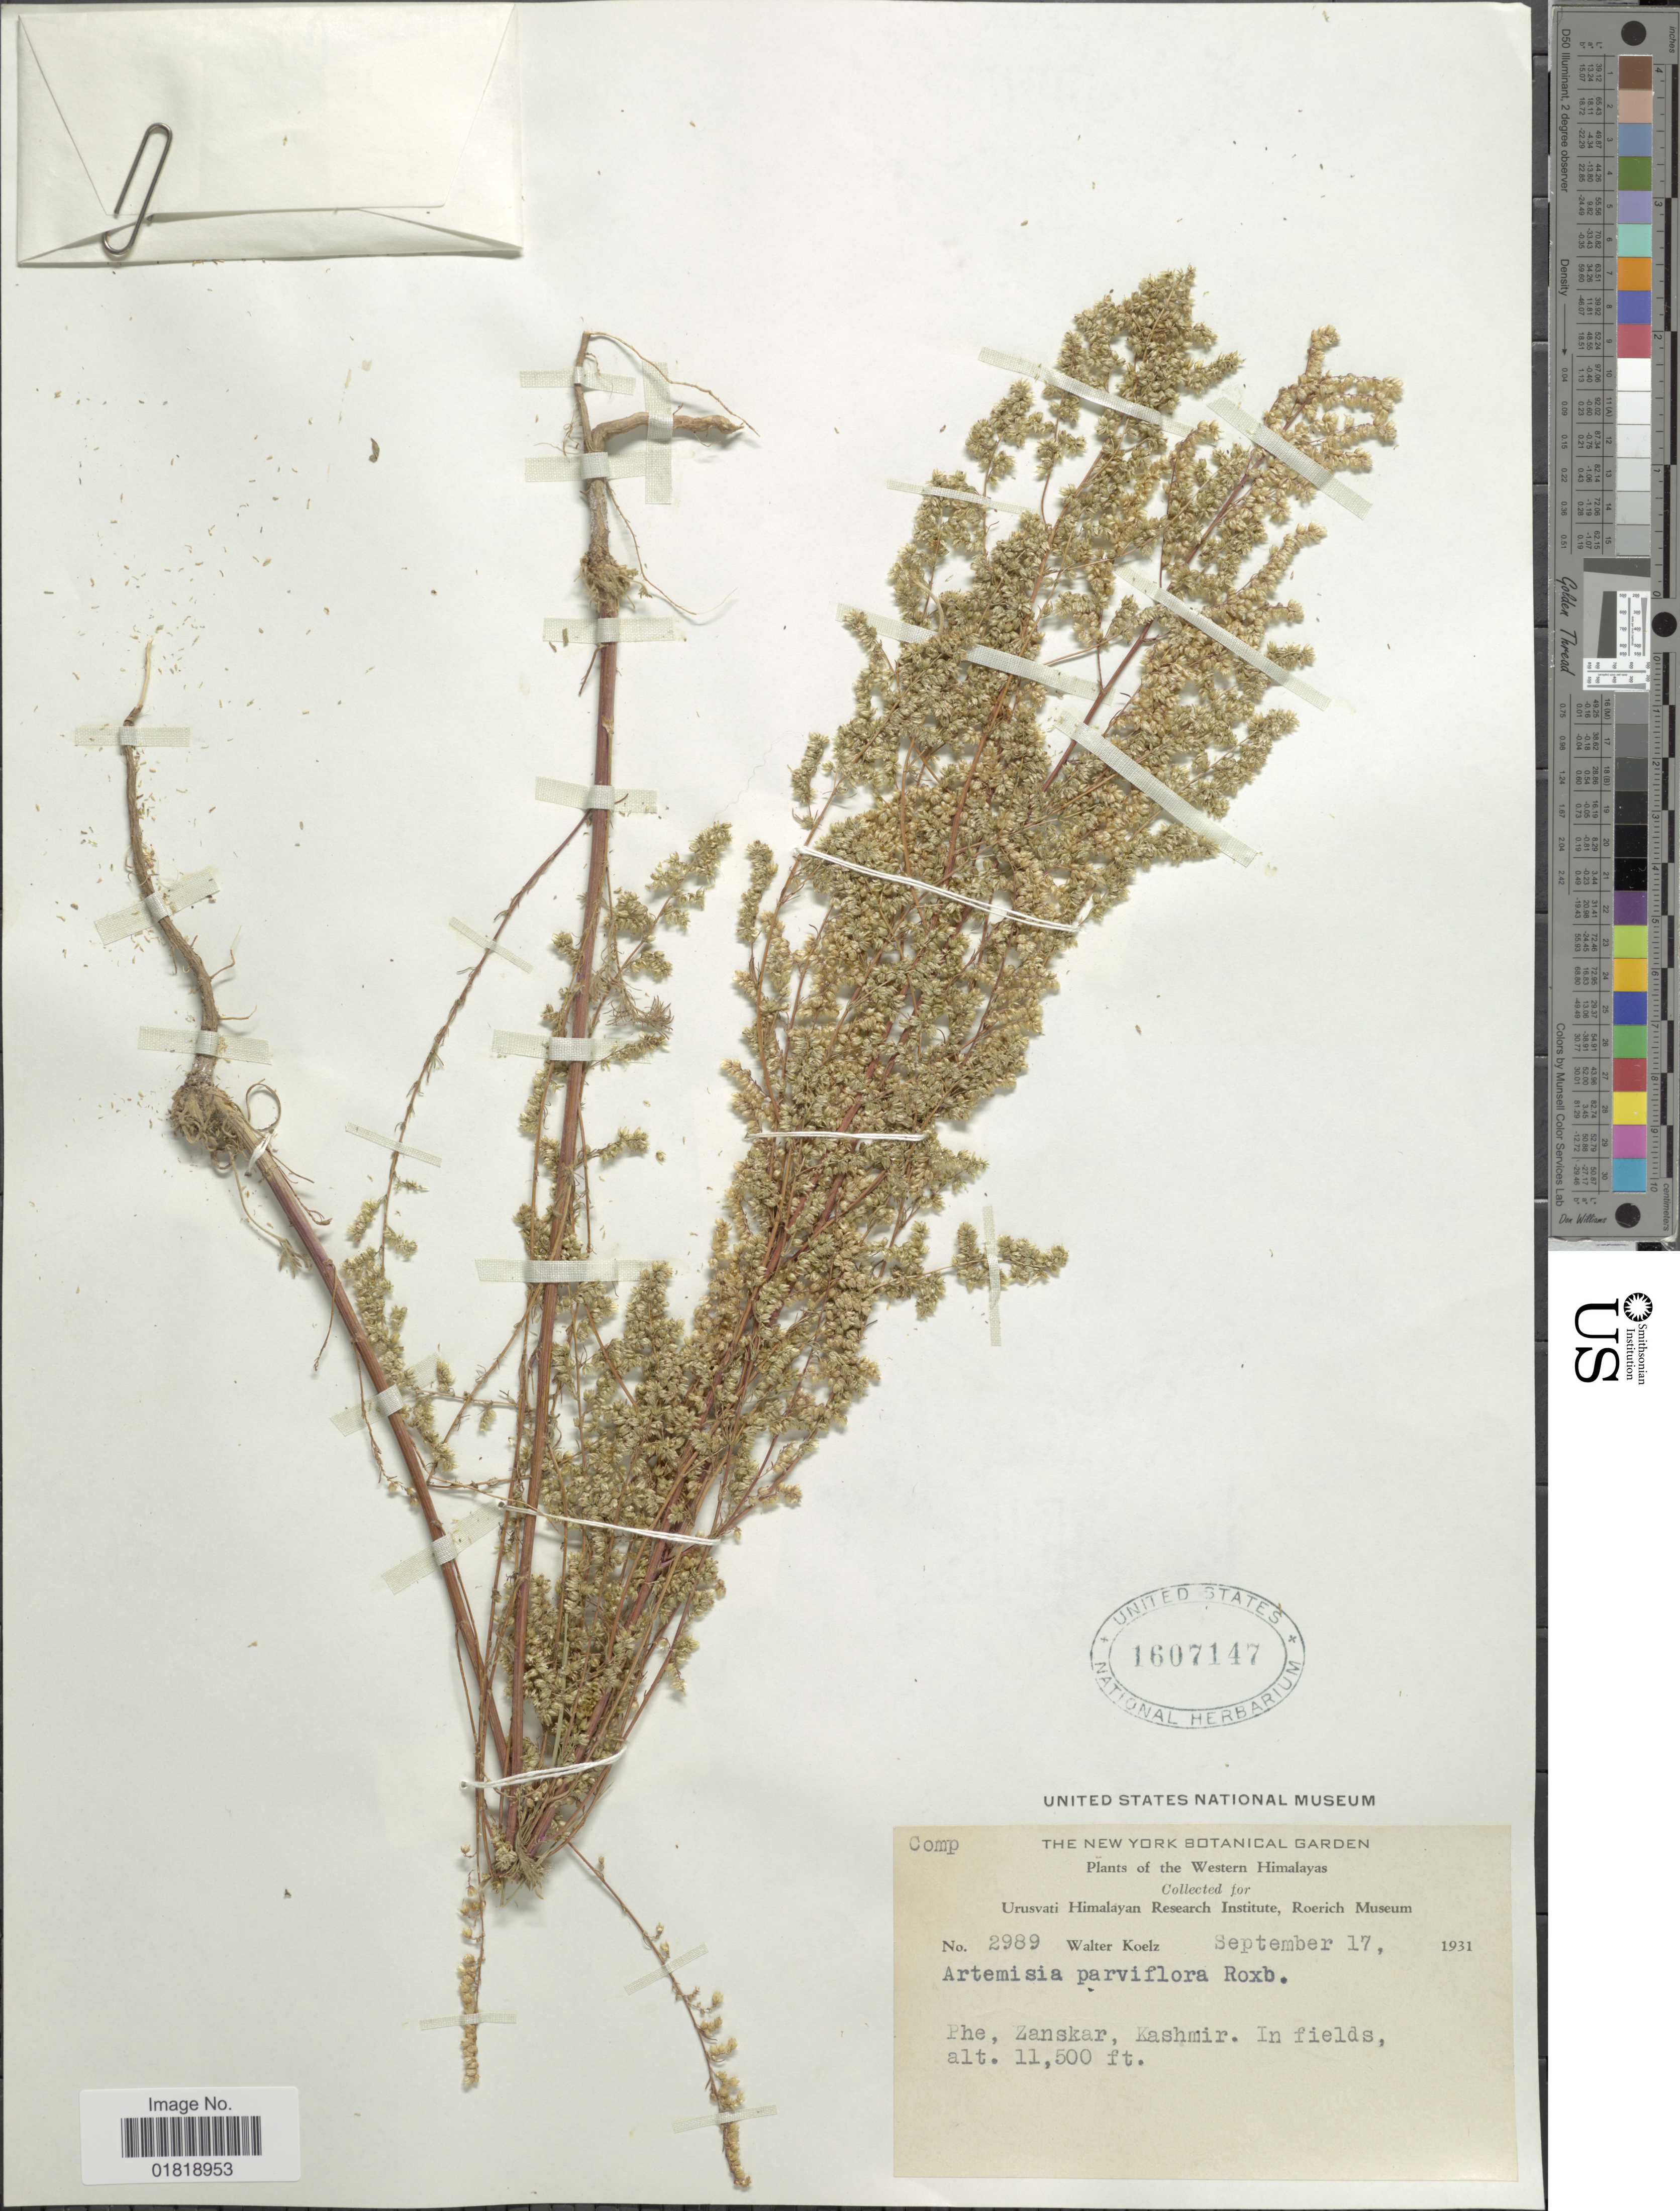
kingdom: Plantae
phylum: Tracheophyta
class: Magnoliopsida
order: Asterales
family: Asteraceae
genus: Artemisia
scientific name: Artemisia parviflora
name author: Roxb.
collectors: W. N. Koelz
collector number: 2989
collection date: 1931-09-17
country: India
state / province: Jammu and Kashmir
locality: Western Himalayas, Phe, Zanskar, Kashmir, in fields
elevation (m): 3505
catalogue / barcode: US 1607147